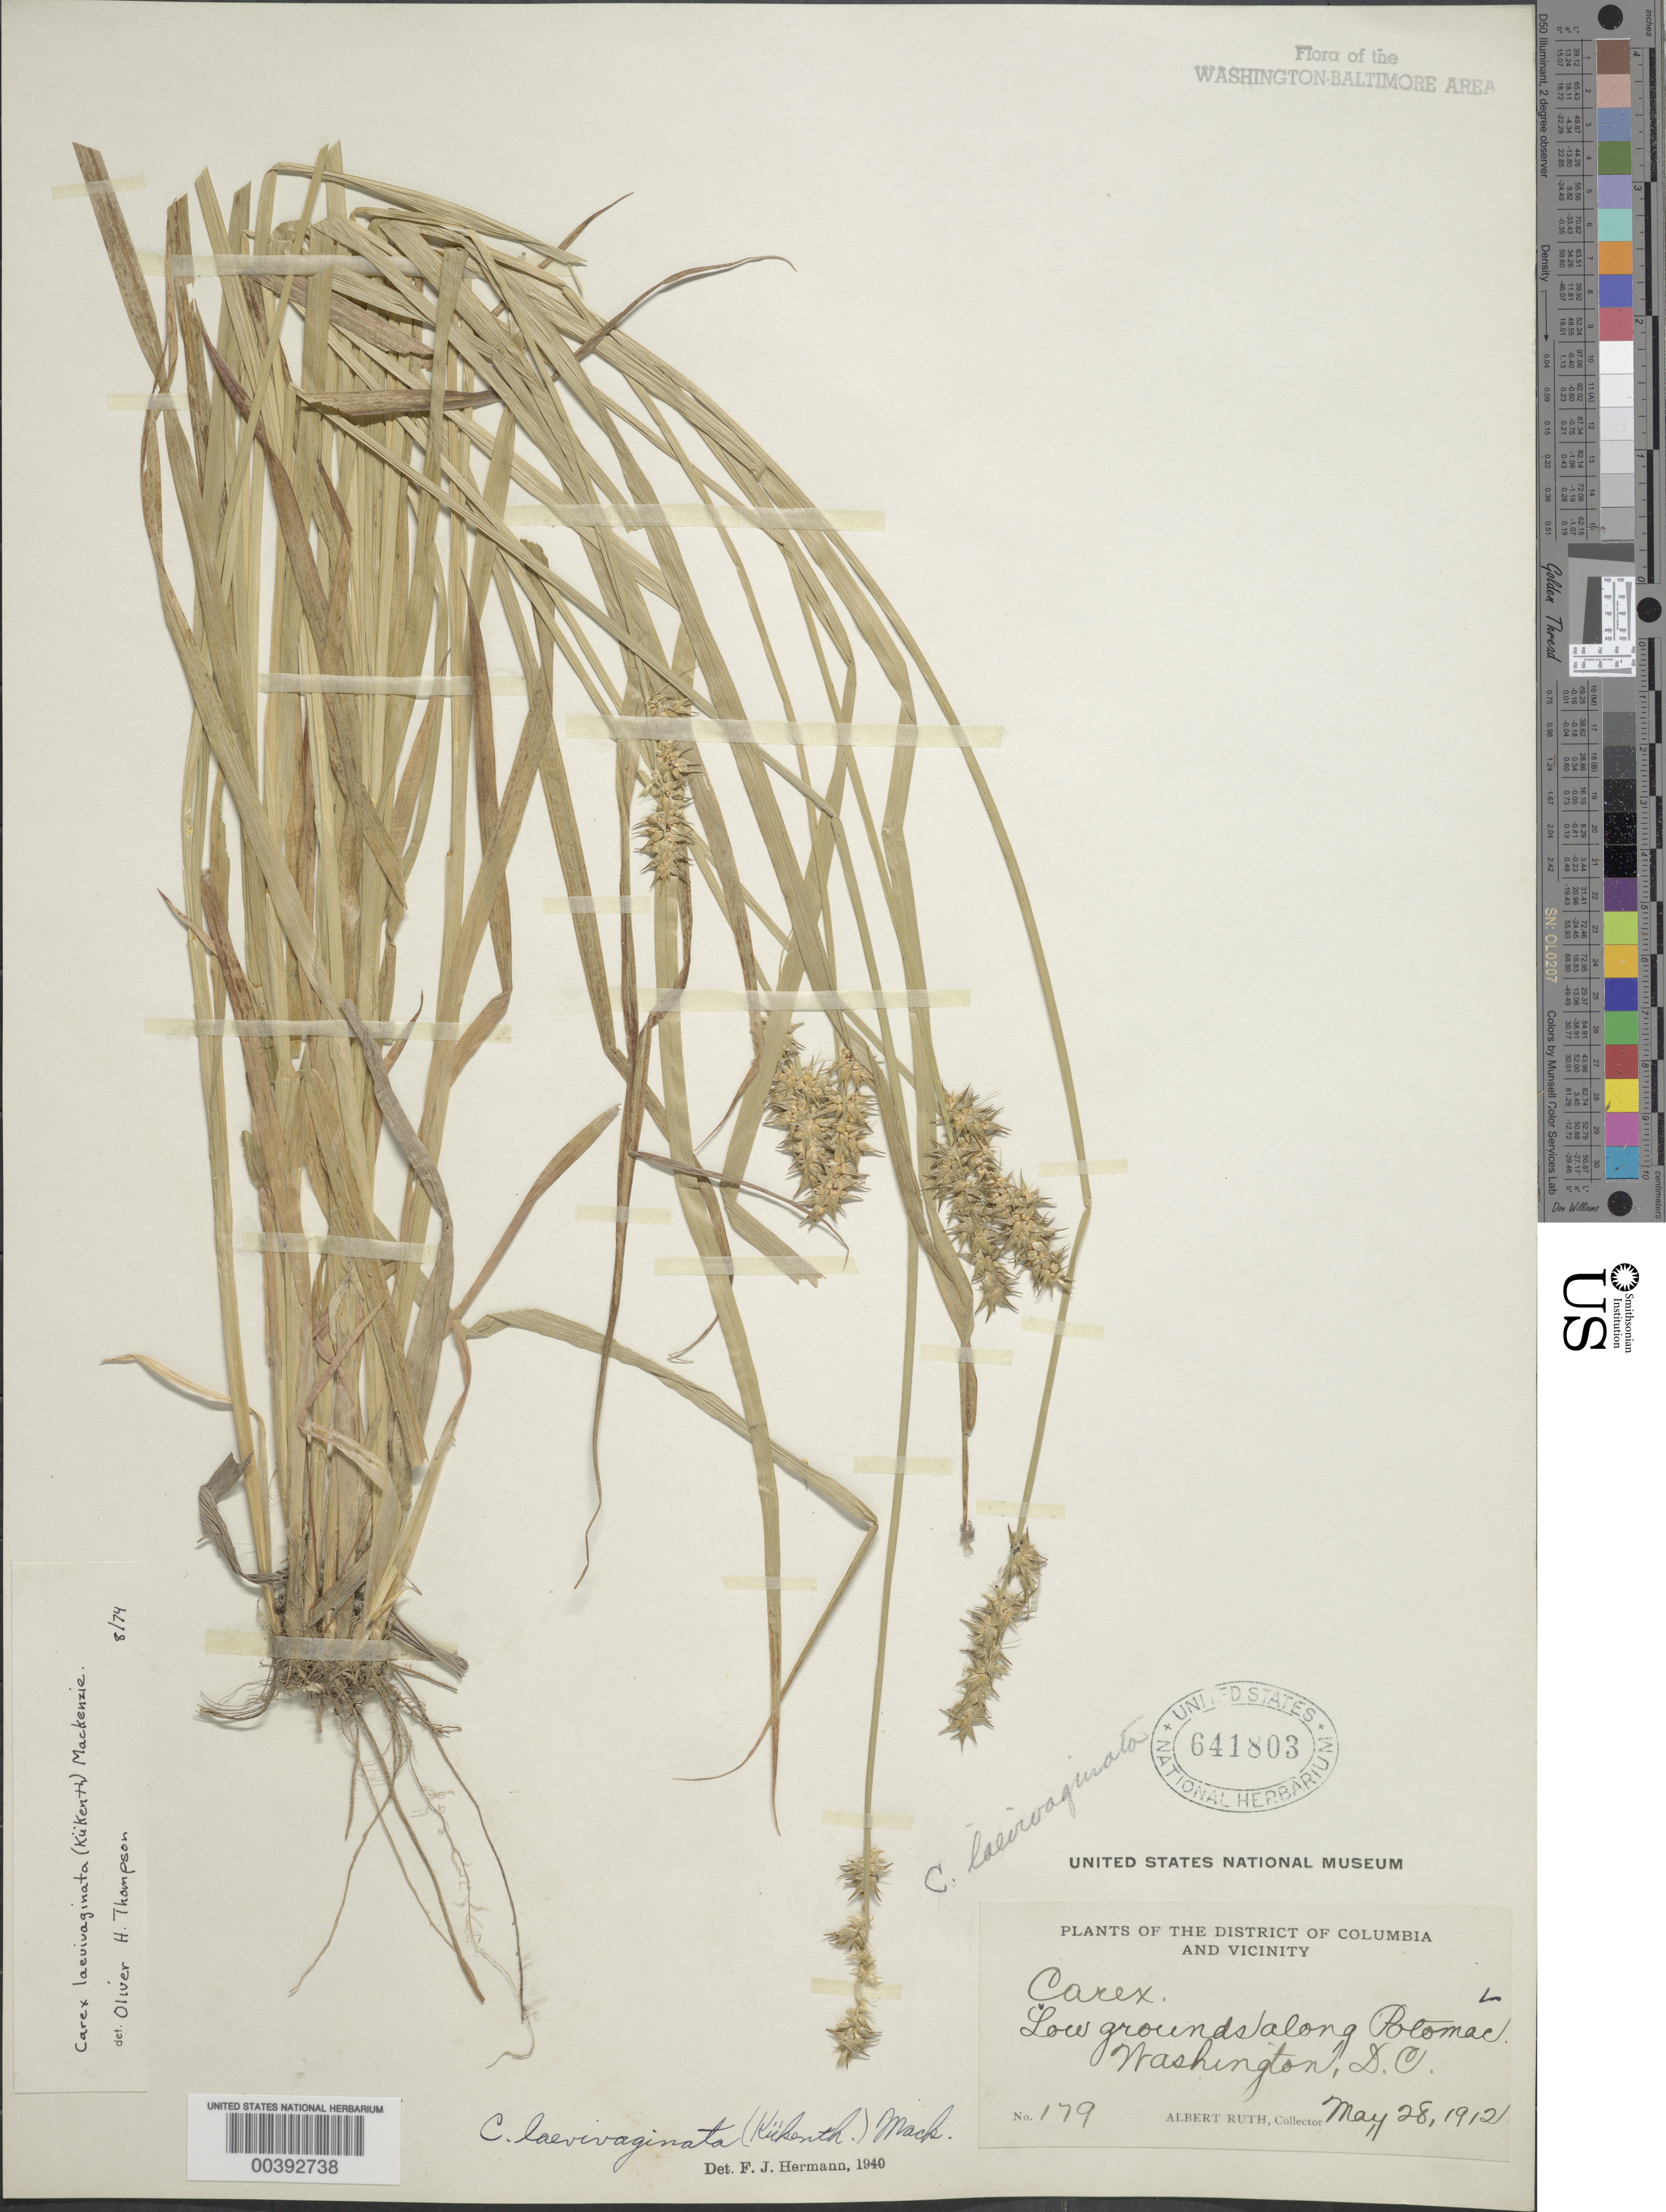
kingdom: Plantae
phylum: Tracheophyta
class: Liliopsida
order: Poales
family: Cyperaceae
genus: Carex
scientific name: Carex laevivaginata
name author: (Kük.) Mack.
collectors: A. Ruth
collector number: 179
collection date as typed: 28 May 1912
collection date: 1912-05-28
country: United States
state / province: District of Columbia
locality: Along the Potomac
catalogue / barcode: US 641803